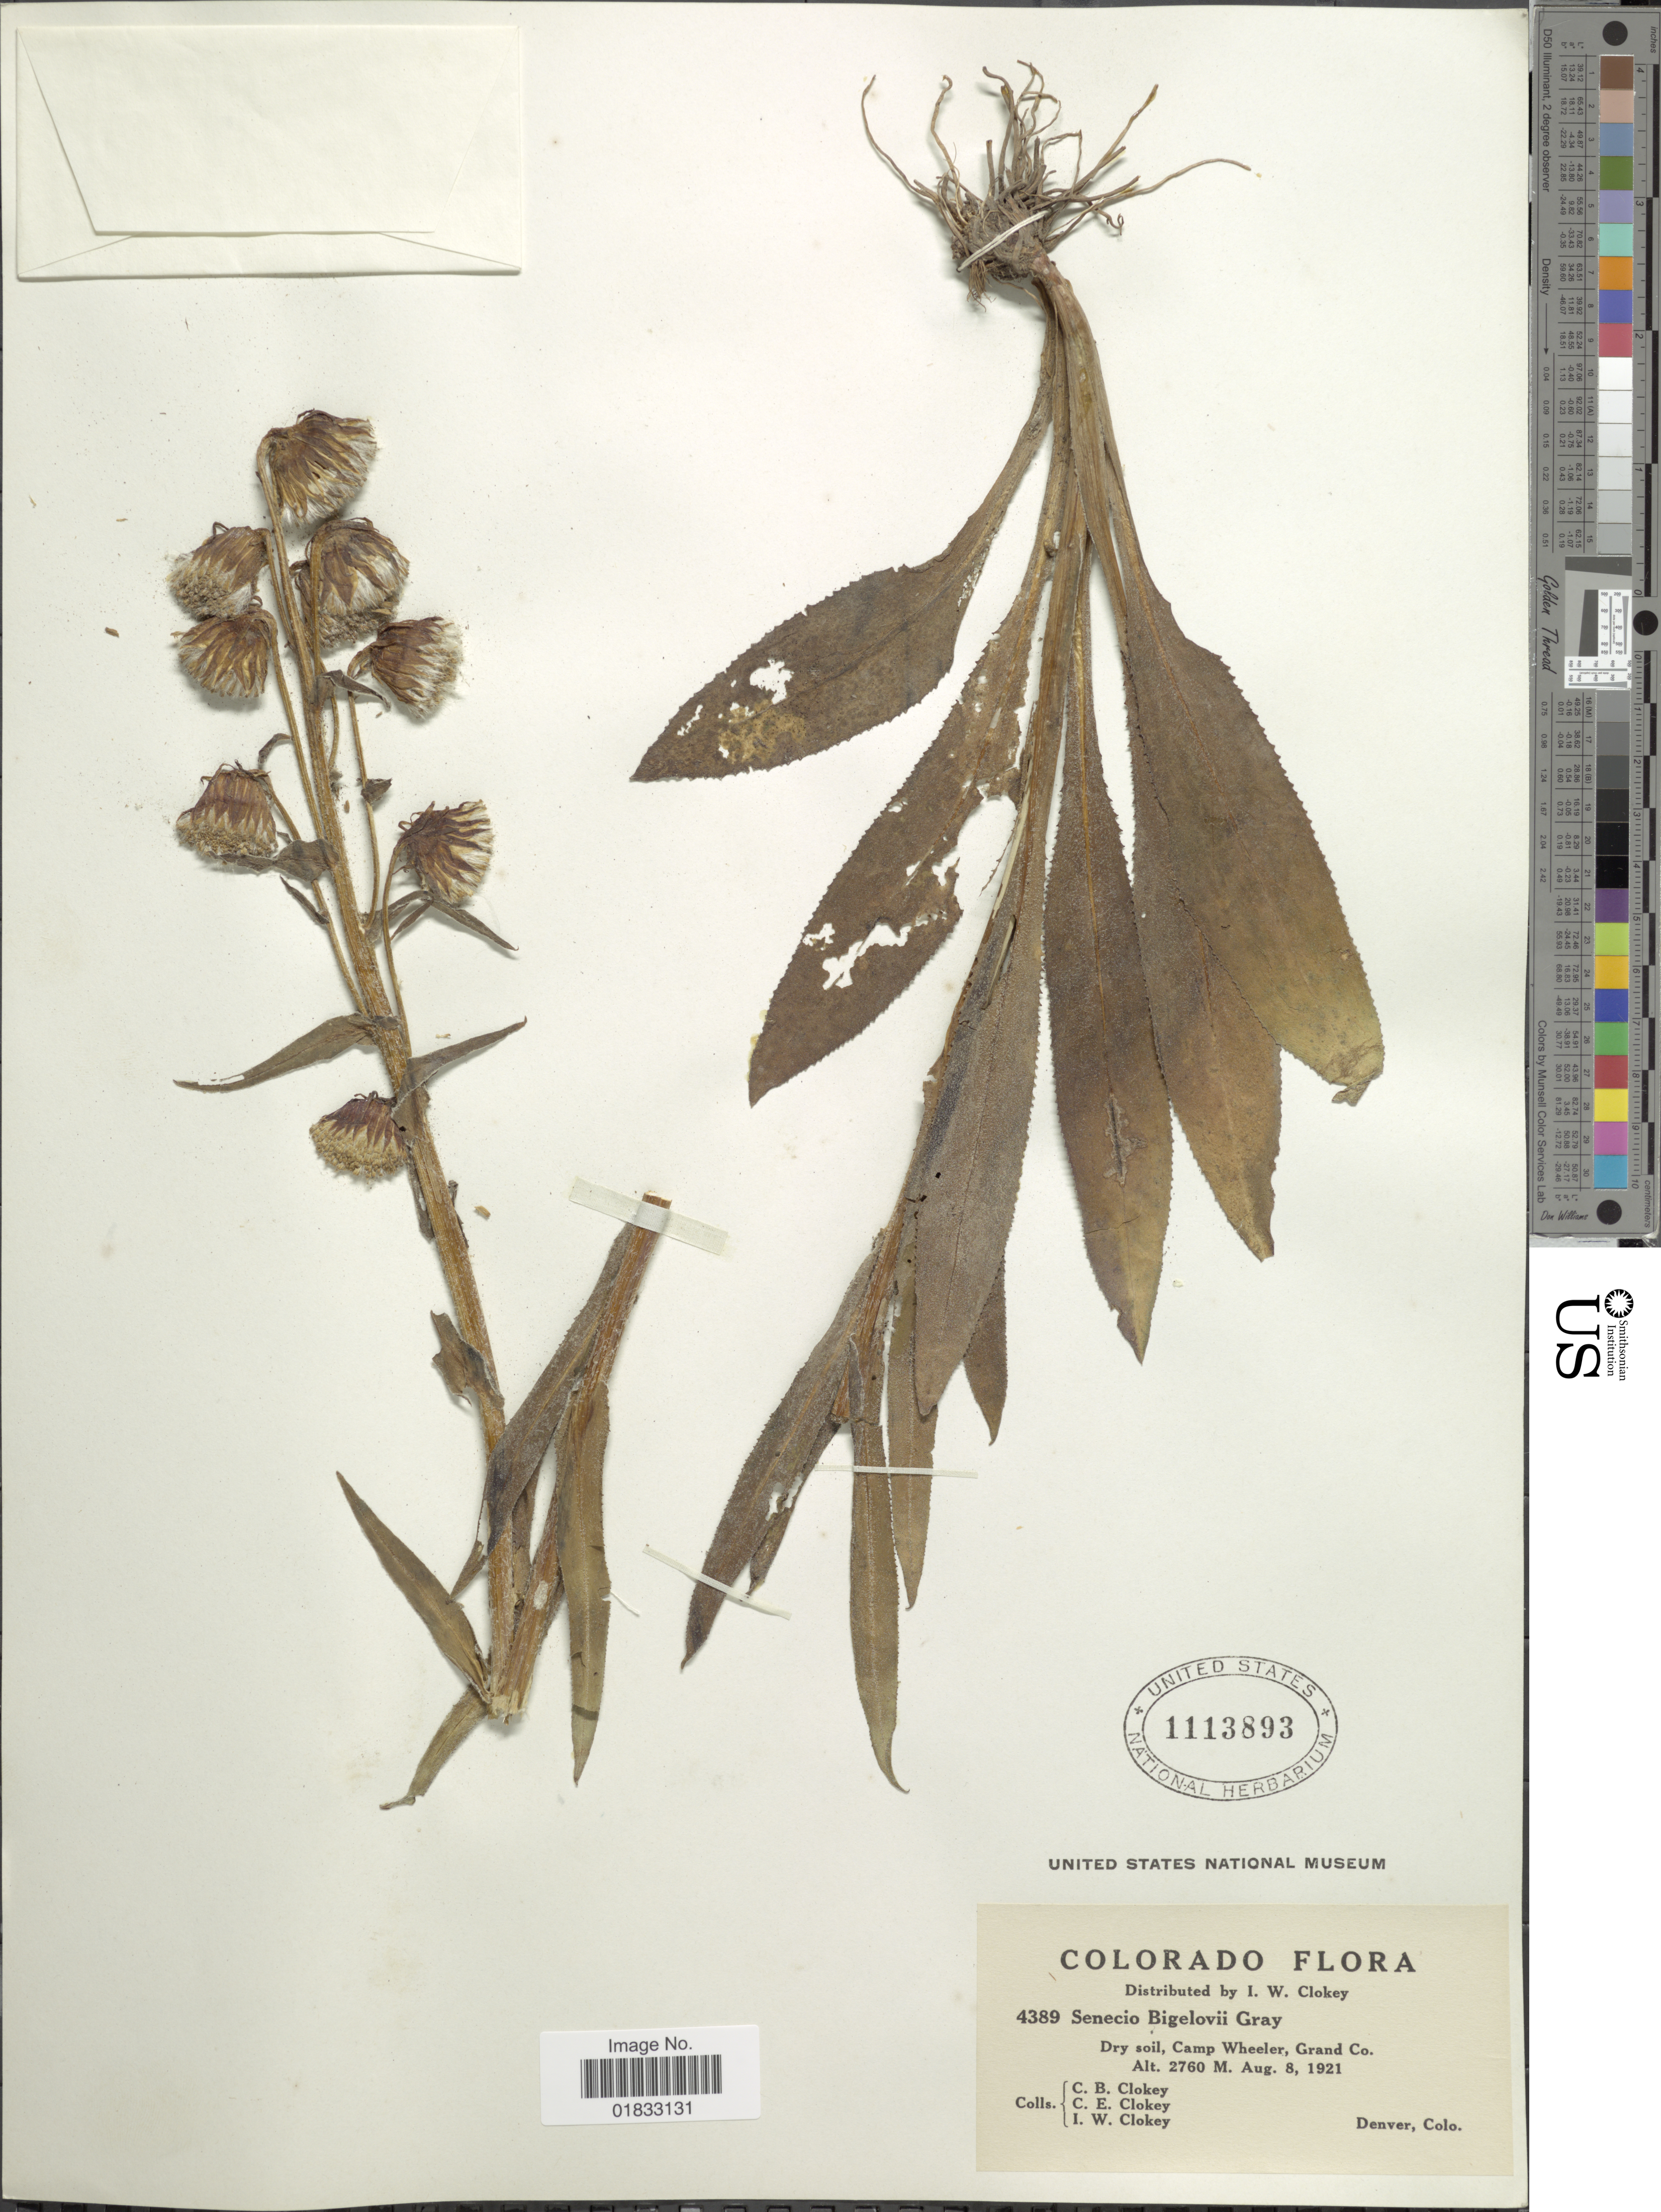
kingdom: Plantae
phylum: Tracheophyta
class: Magnoliopsida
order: Asterales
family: Asteraceae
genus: Senecio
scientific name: Senecio bigelovii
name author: A. Gray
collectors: C. Clokey, C. Clokey & I. W. Clokey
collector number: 4389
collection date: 1921-08-08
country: United States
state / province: Colorado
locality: Camp Wheeler, Grand Co., Denver [unsure placement]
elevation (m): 2760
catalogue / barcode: US 1113893